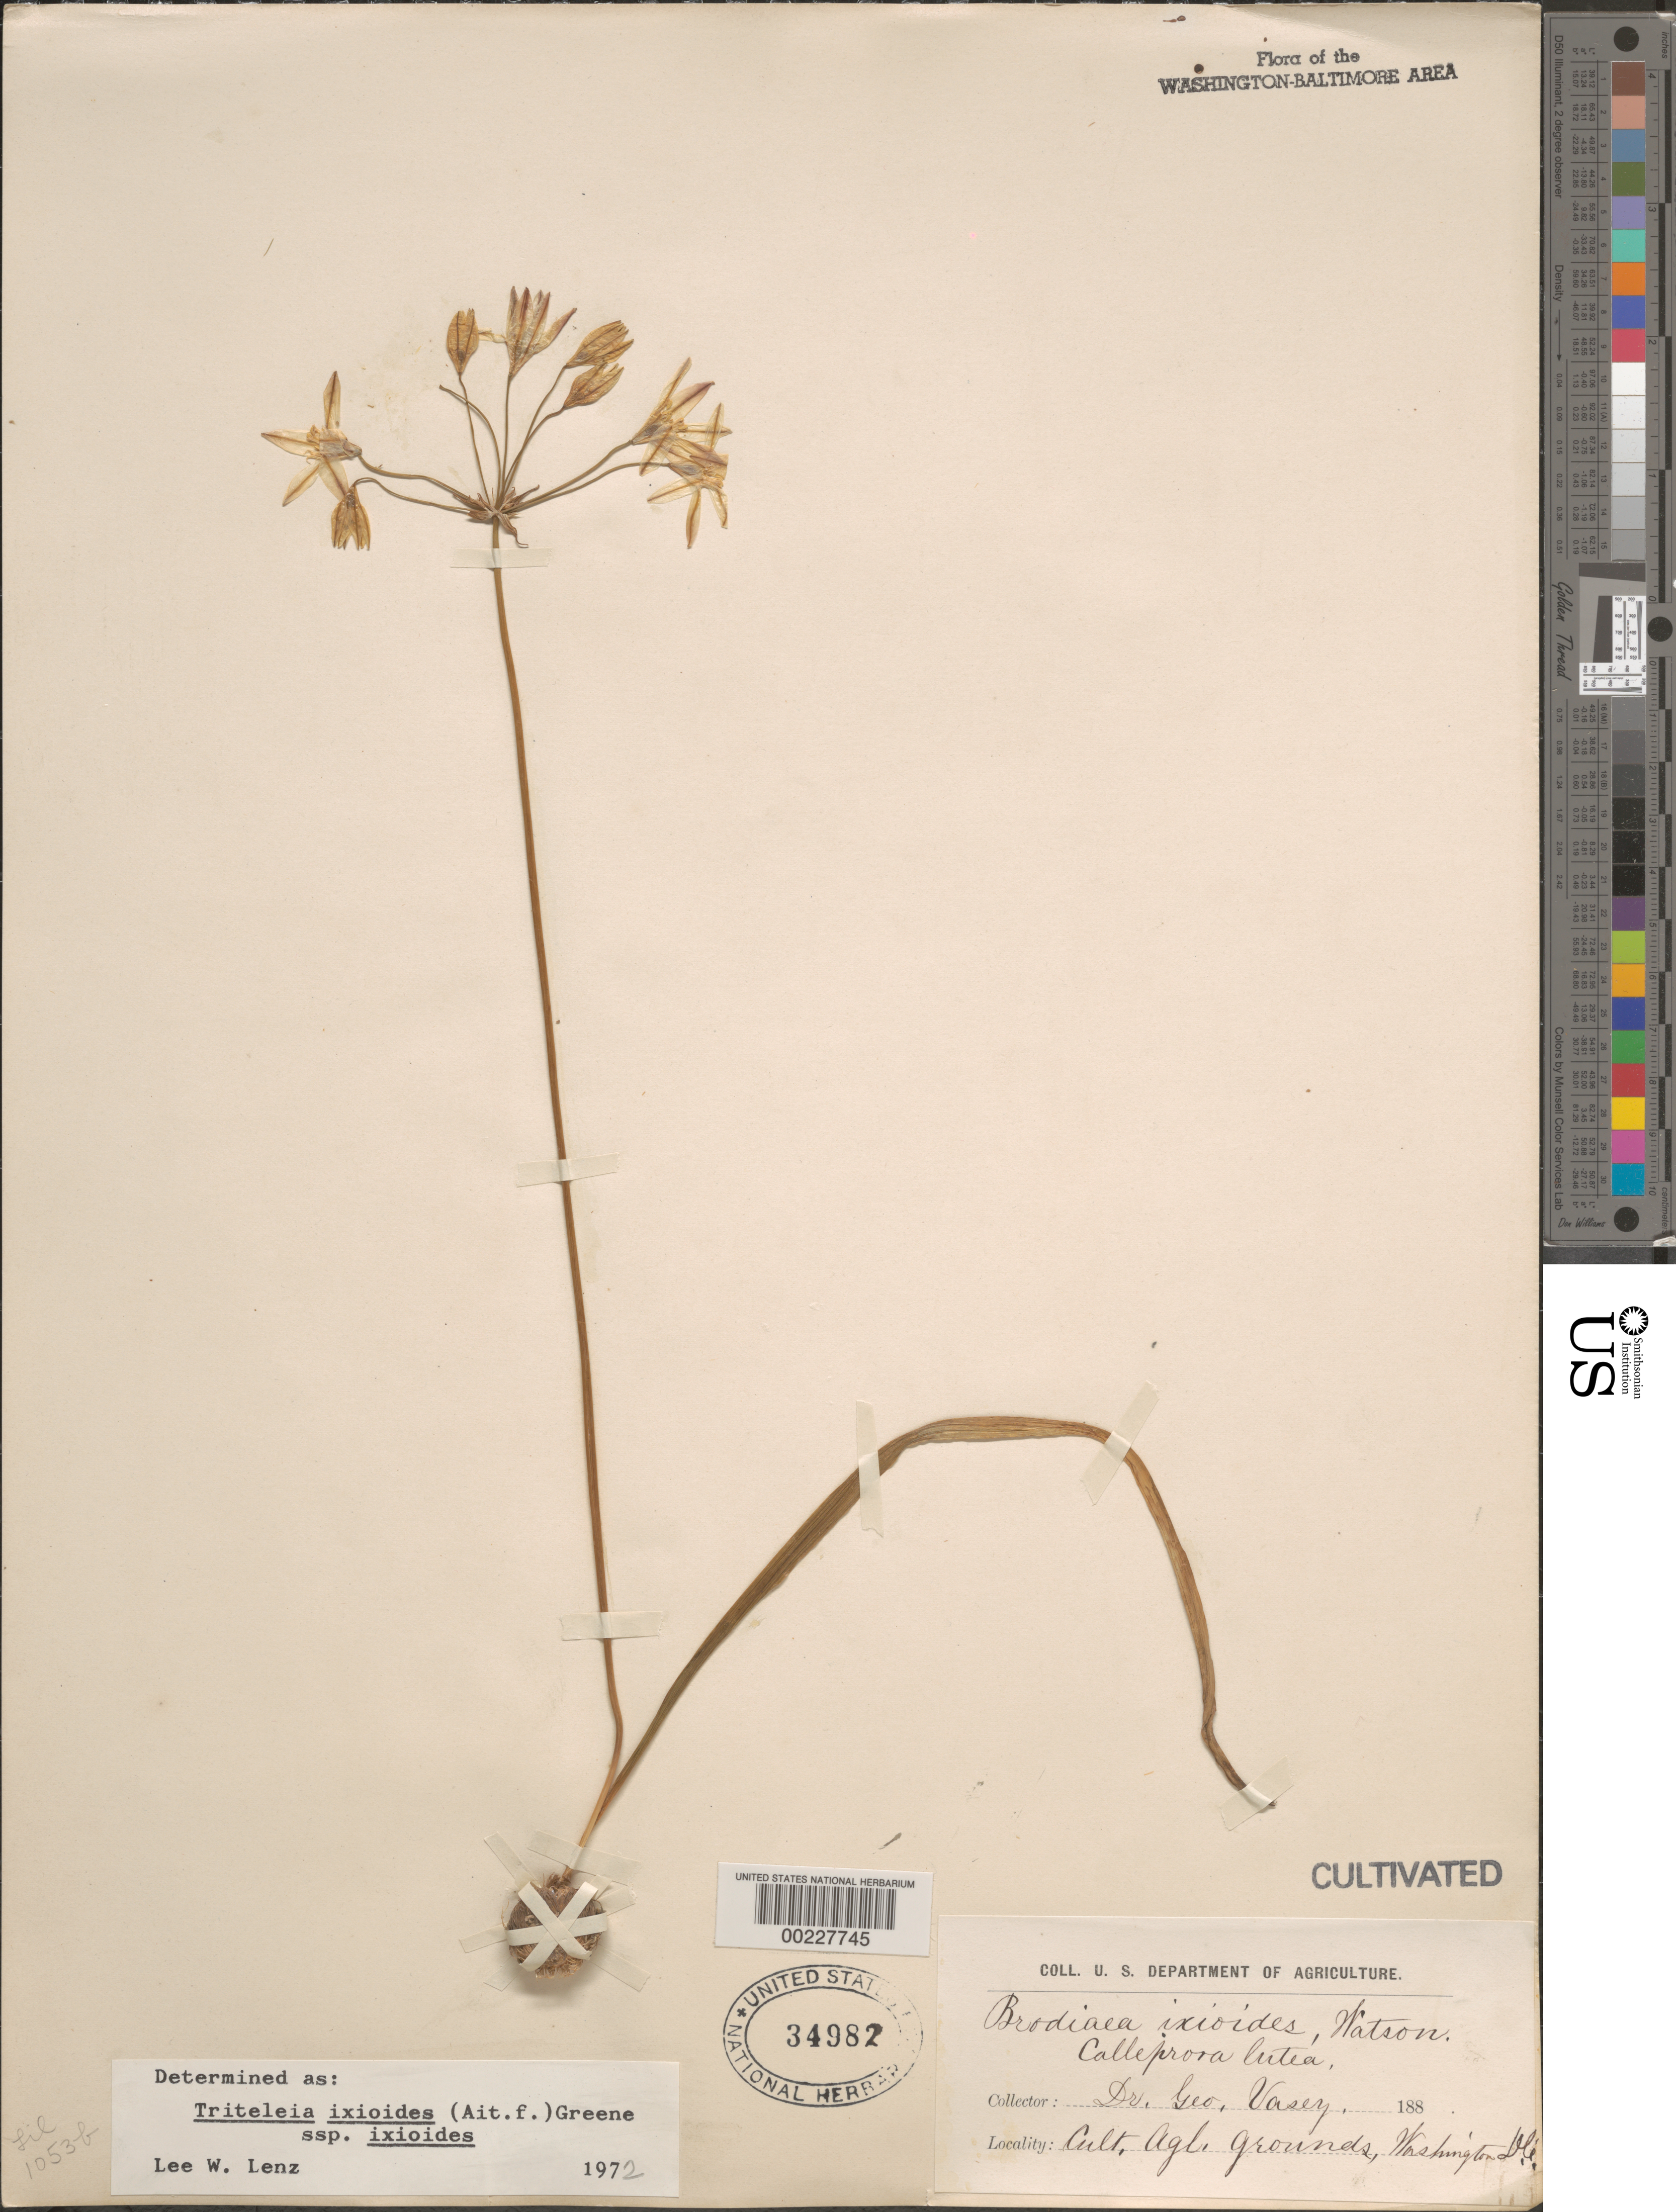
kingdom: Plantae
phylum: Tracheophyta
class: Liliopsida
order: Asparagales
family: Asparagaceae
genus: Triteleia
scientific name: Triteleia ixioides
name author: (R. Br.) Greene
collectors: G. R. Vasey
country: United States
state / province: District of Columbia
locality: Agricultural grounds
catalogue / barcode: US 34982